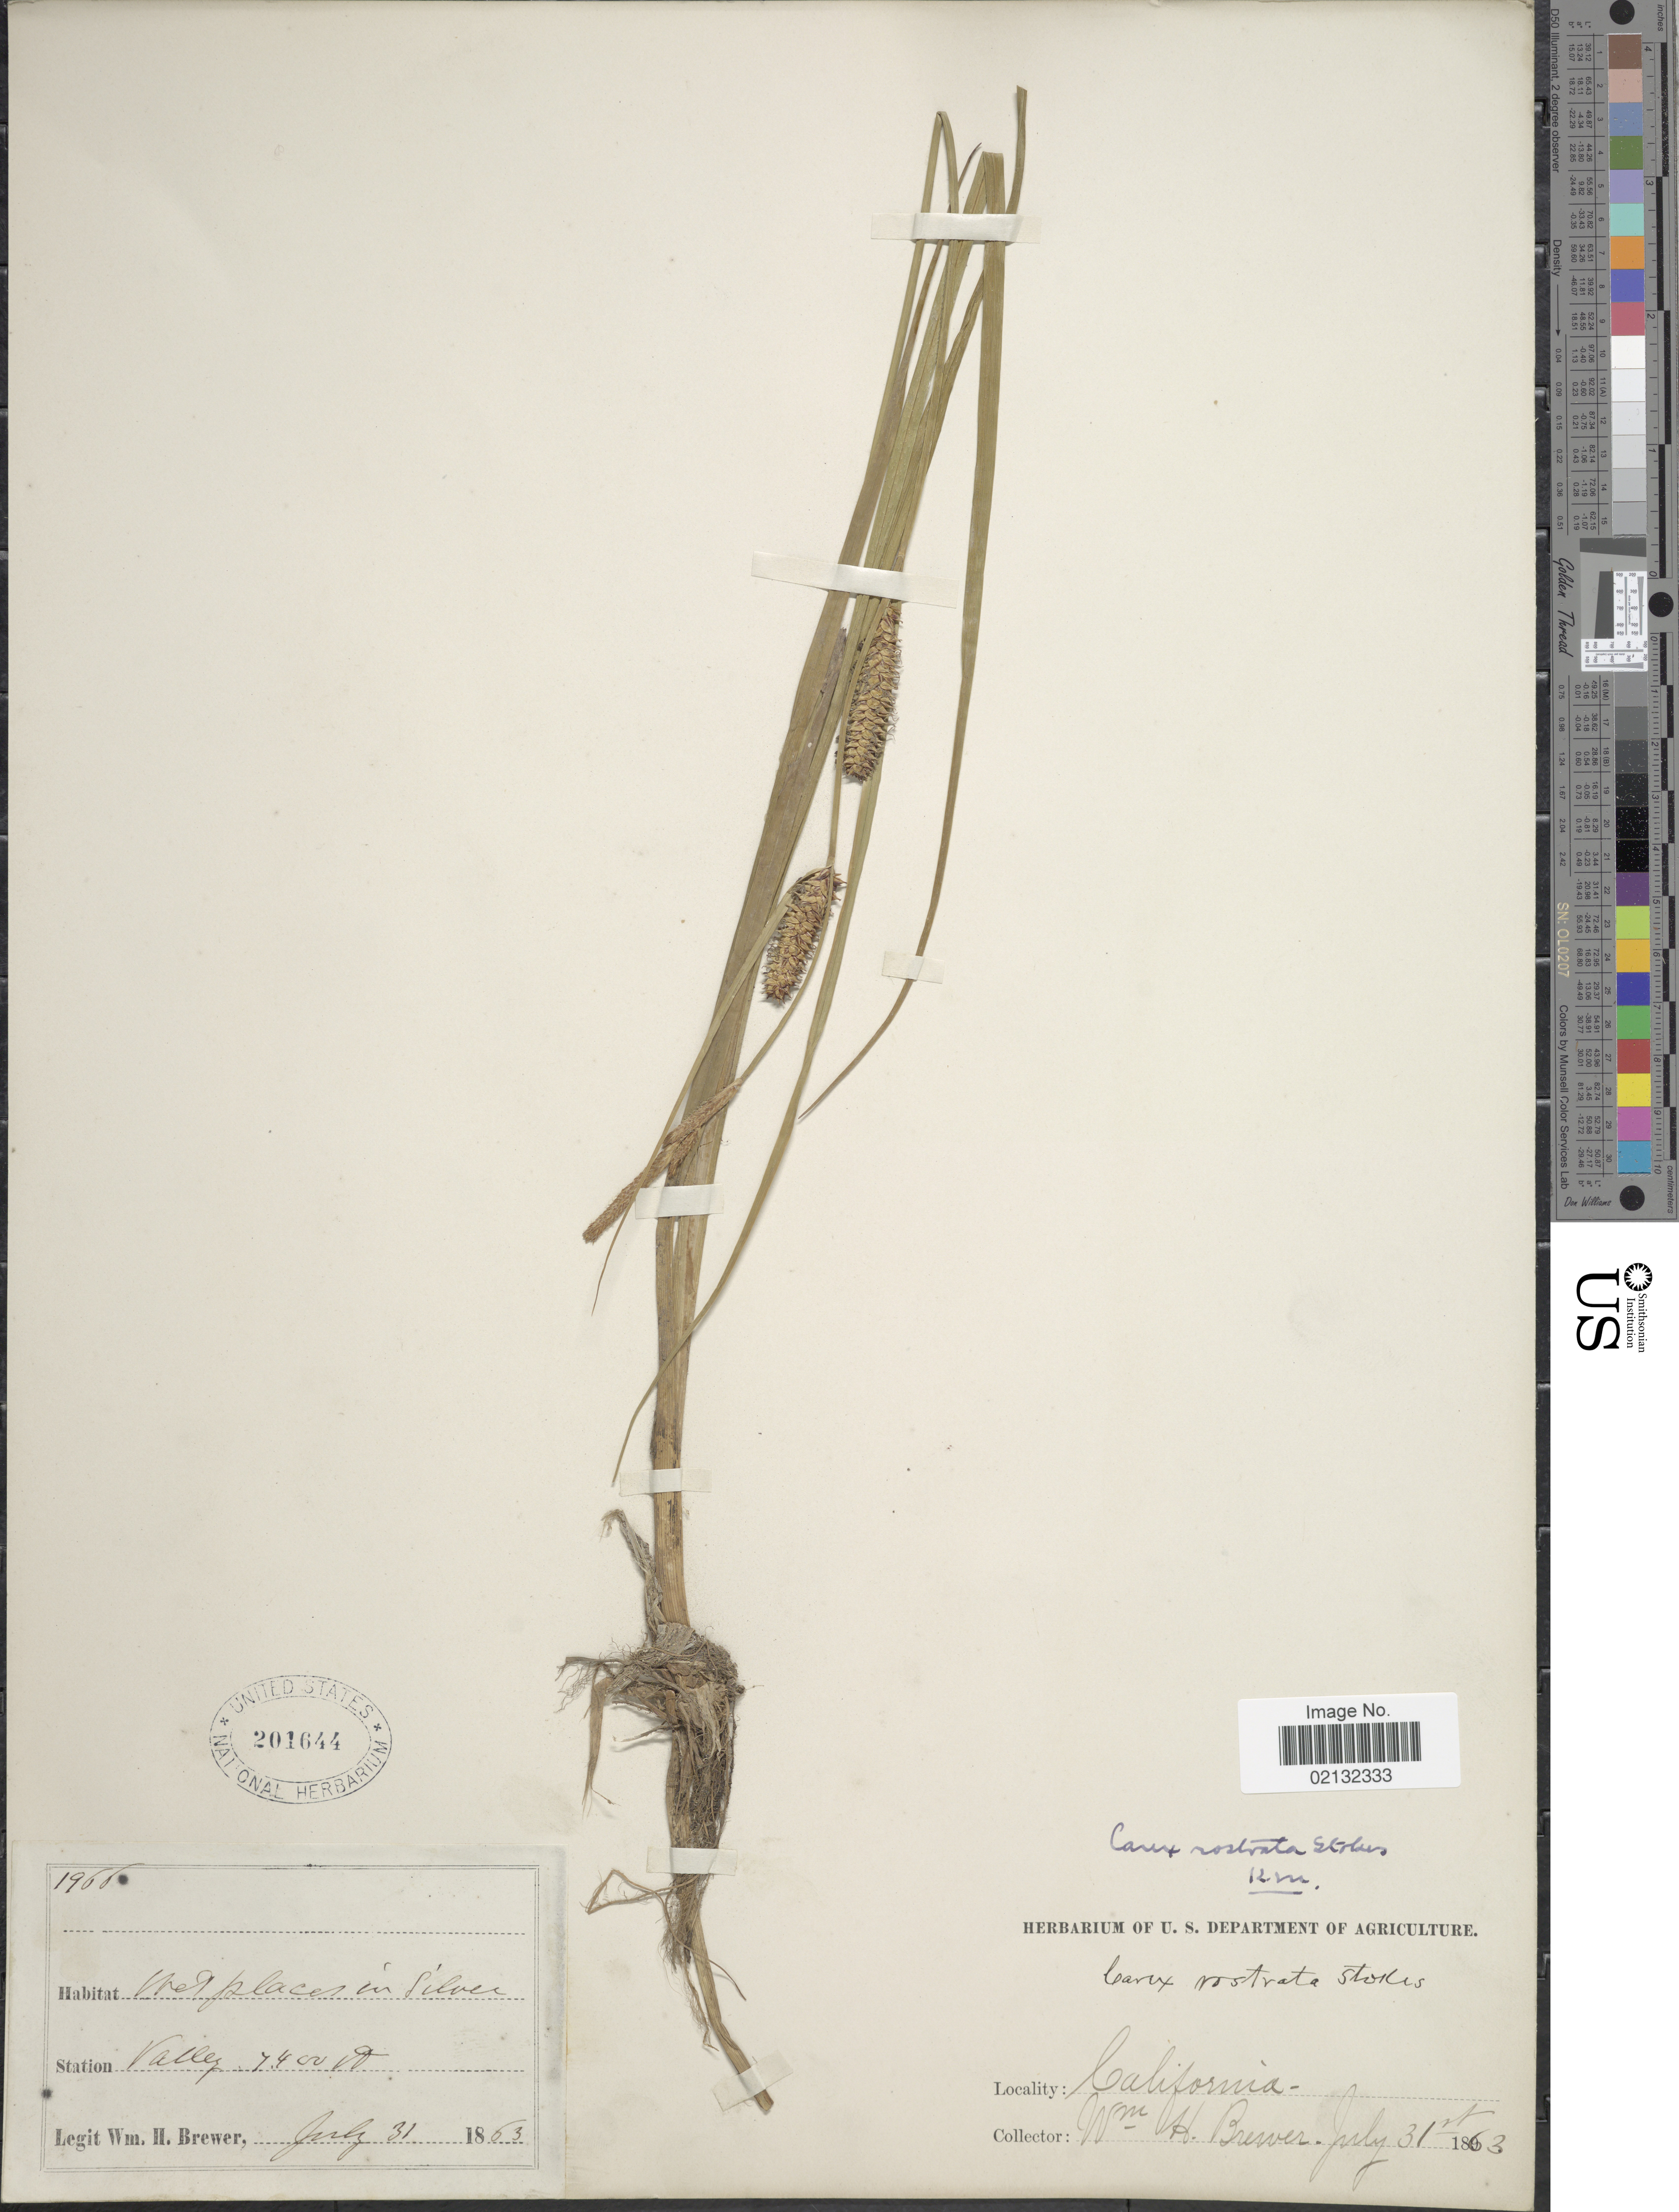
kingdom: Plantae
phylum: Tracheophyta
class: Liliopsida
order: Poales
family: Cyperaceae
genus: Carex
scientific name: Carex rostrata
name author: Stokes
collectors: W. H. Brewer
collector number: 1968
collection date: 1863-07-31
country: United States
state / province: California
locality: Valley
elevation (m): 2256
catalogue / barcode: US 201644